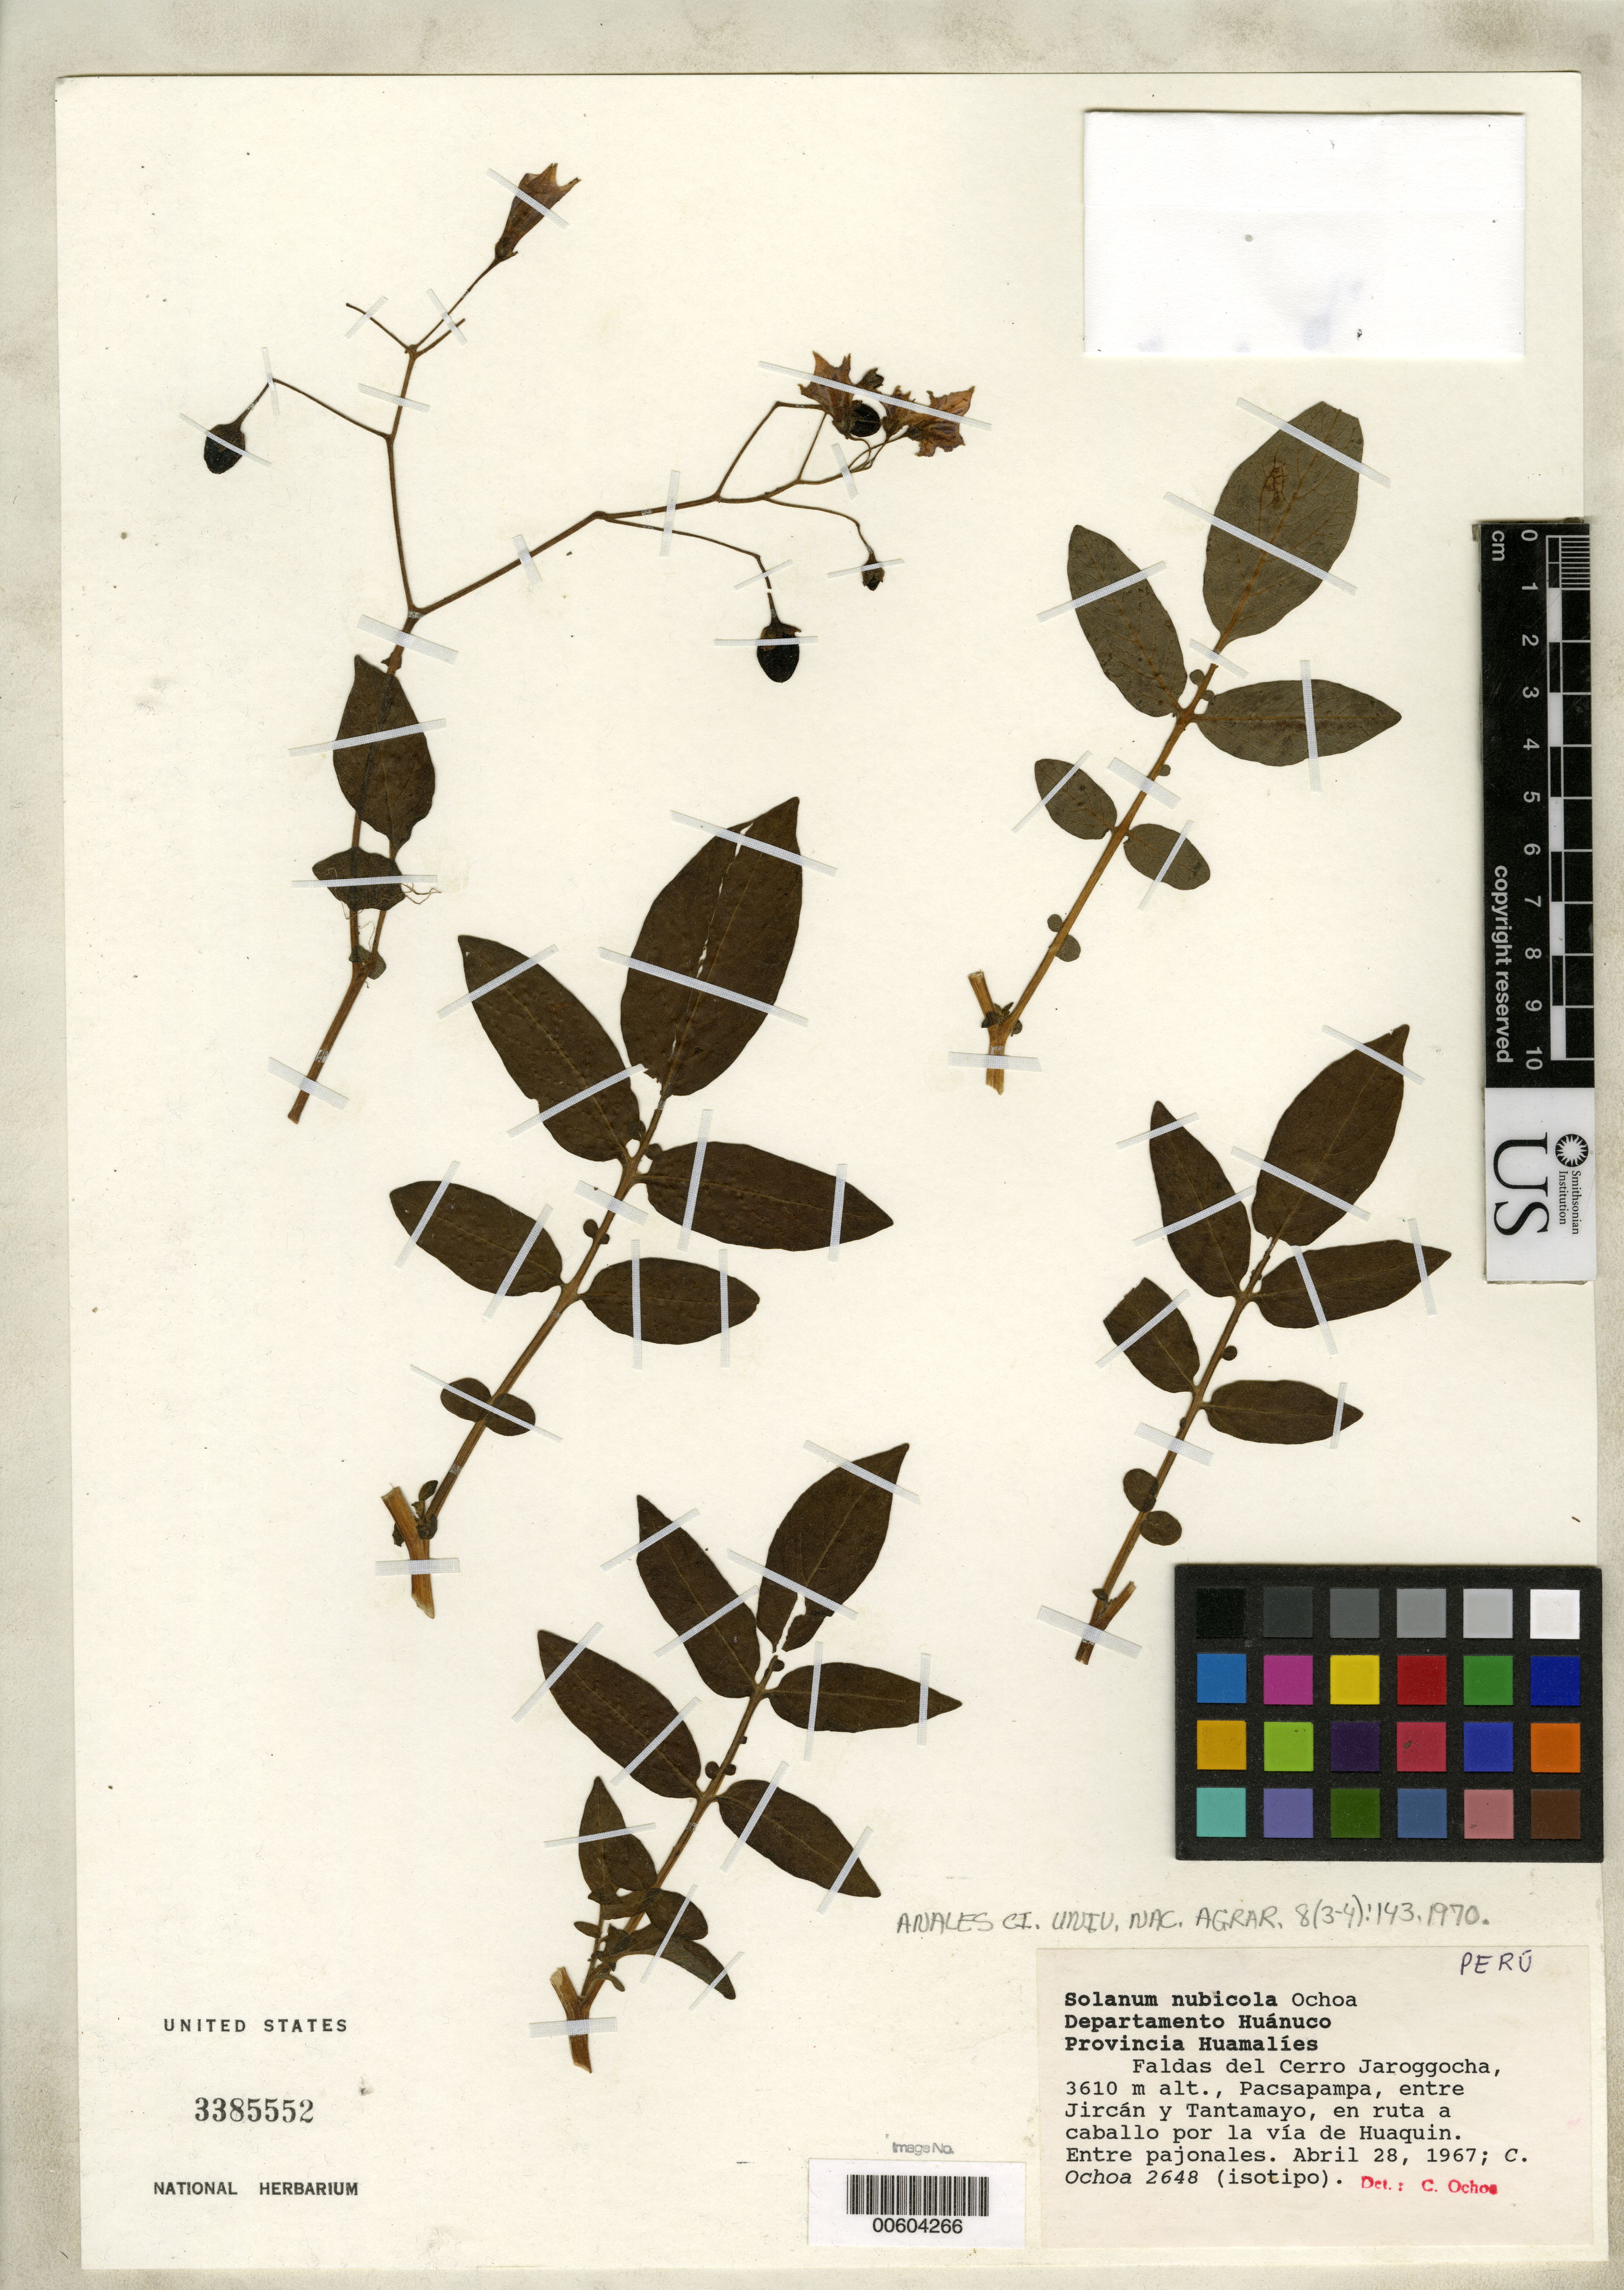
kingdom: Plantae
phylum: Tracheophyta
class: Magnoliopsida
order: Solanales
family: Solanaceae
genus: Solanum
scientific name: Solanum nubicola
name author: Ochoa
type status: Isotype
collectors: C. M. Ochoa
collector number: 2648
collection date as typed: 28 Apr 1967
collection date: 1967-04-28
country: Peru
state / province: Huánuco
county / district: Huamalies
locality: faldas del Cerro Jaroggocha, Pascapampa, entre Jurccan y Tantyamayo, en ruta a Caballo por la vía de Huaquin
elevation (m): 3610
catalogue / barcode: US 3385552